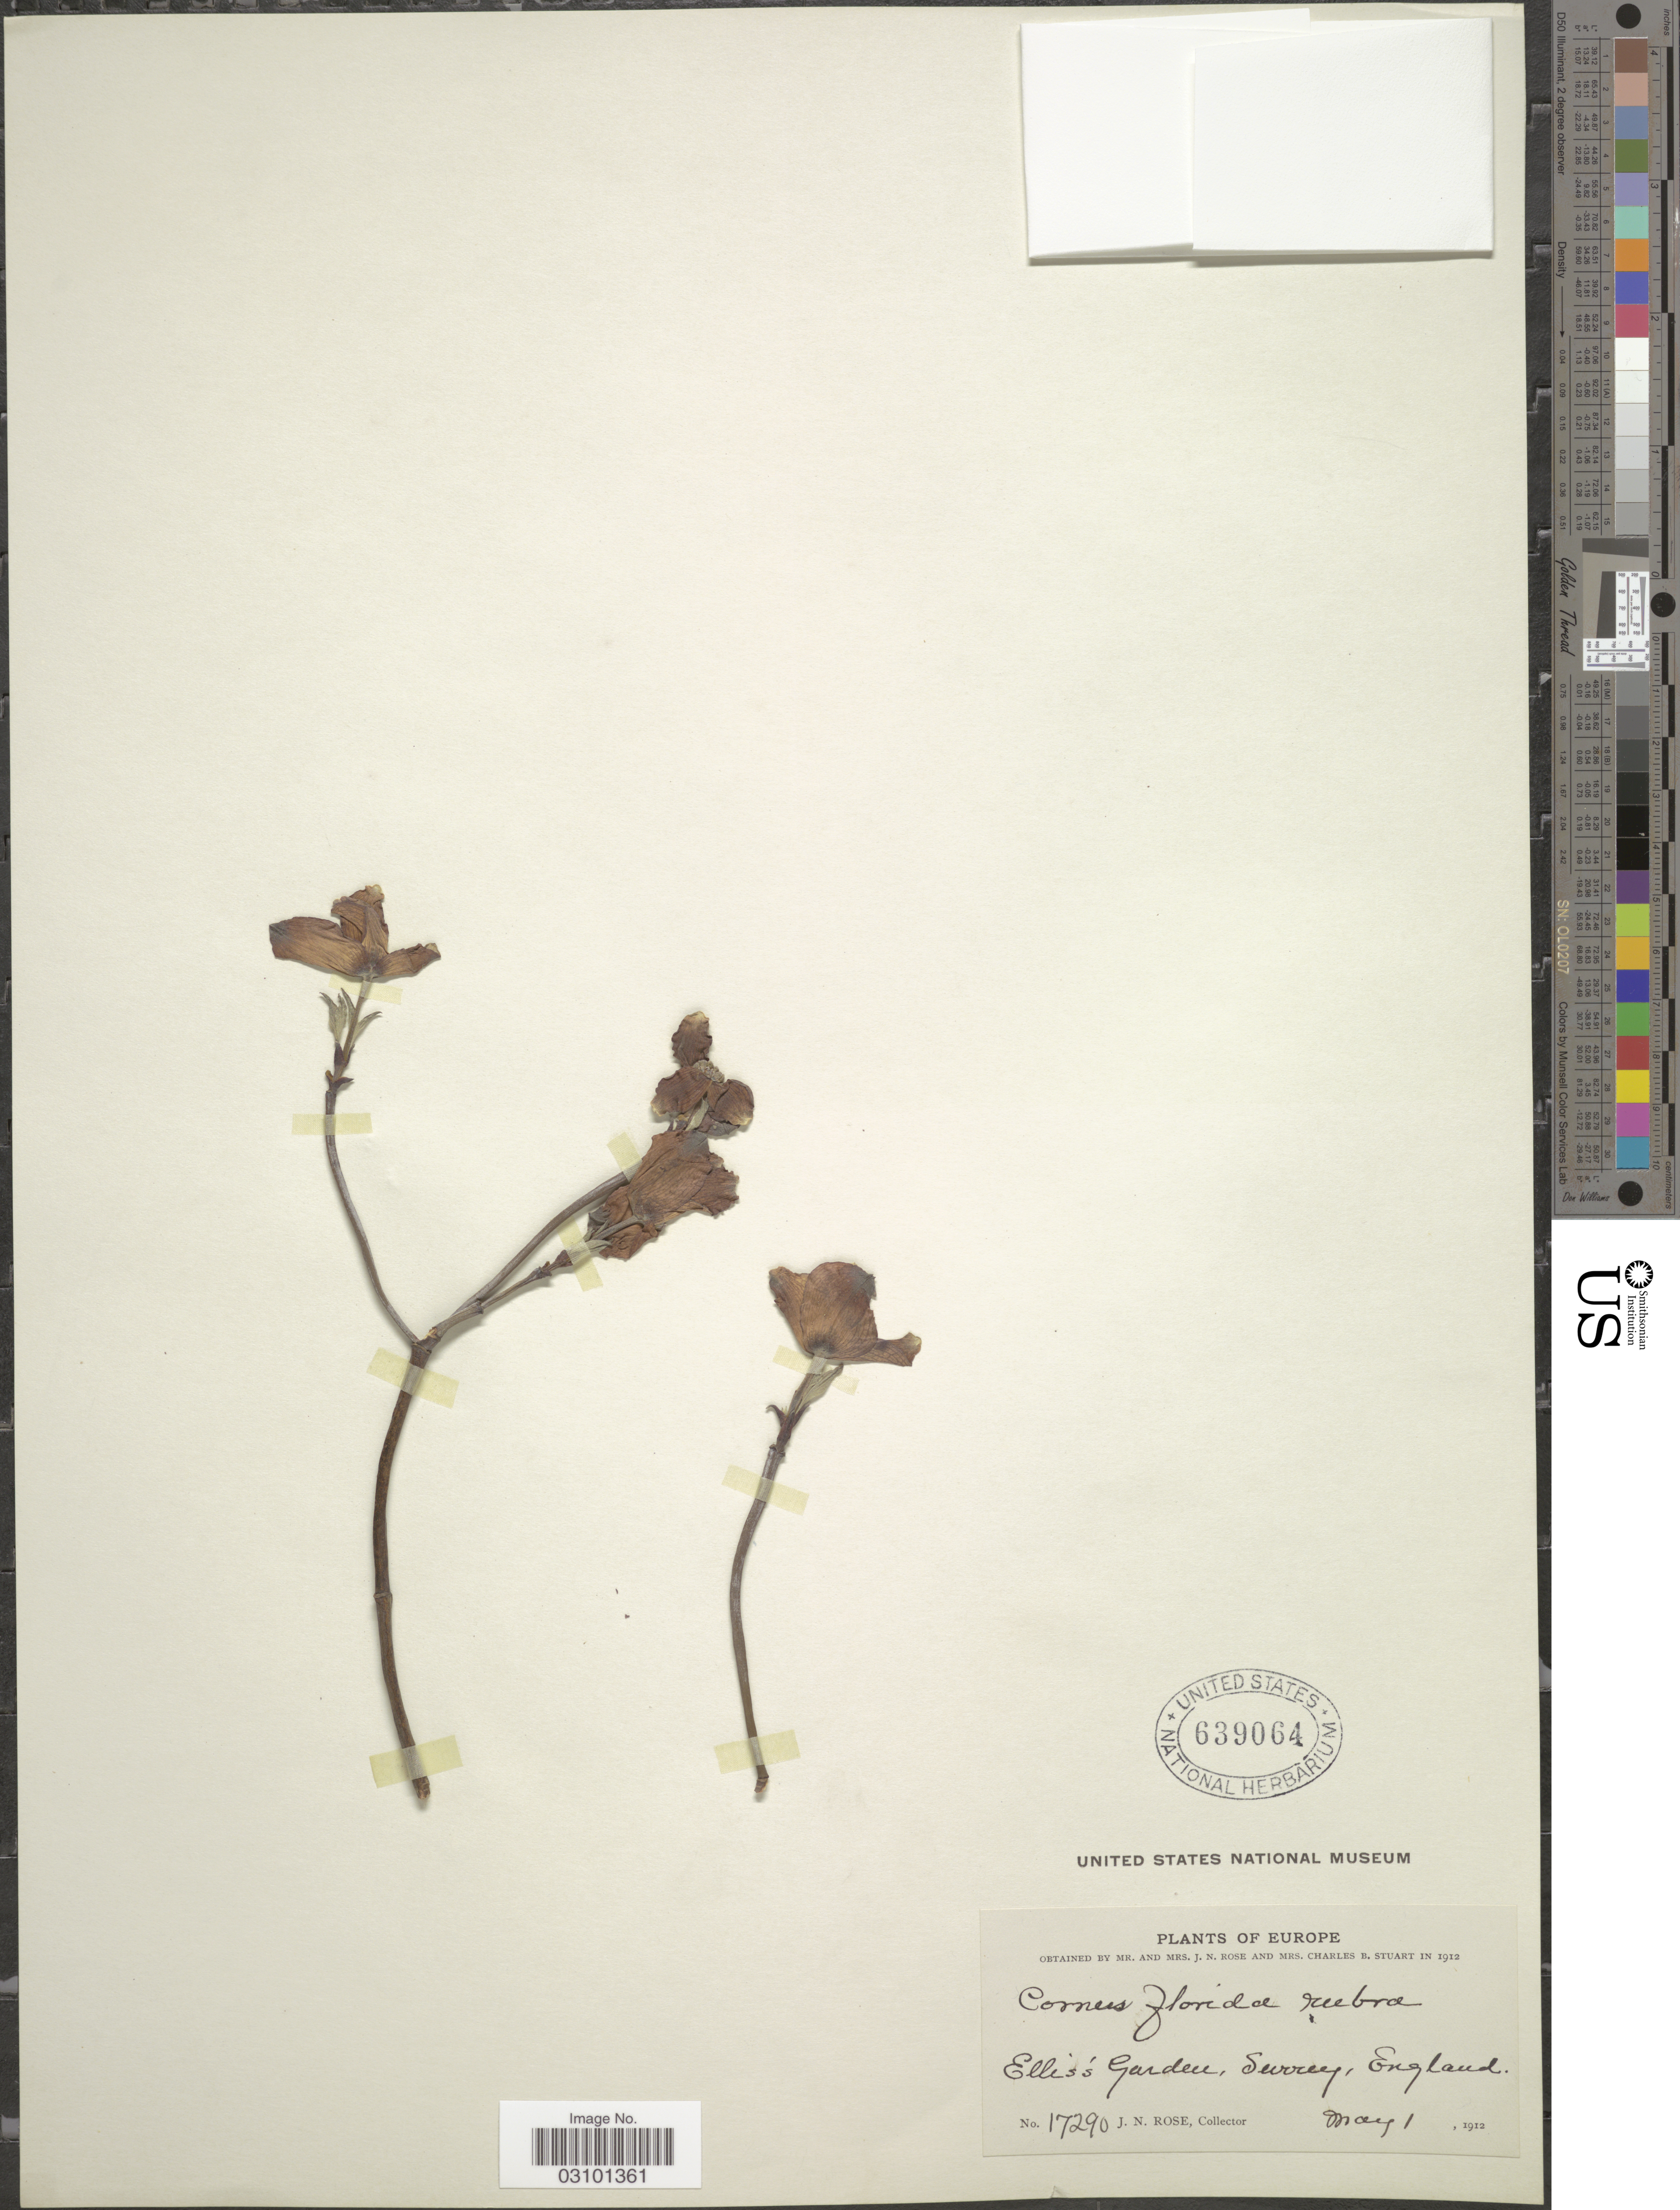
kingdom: Plantae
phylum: Tracheophyta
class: Magnoliopsida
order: Cornales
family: Cornaceae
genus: Cornus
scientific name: Cornus florida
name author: L.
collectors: J. N. Rose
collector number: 17290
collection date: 1912-05-01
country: United Kingdom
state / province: England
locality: Ellis's Garden, Surrey.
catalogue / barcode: US 639064